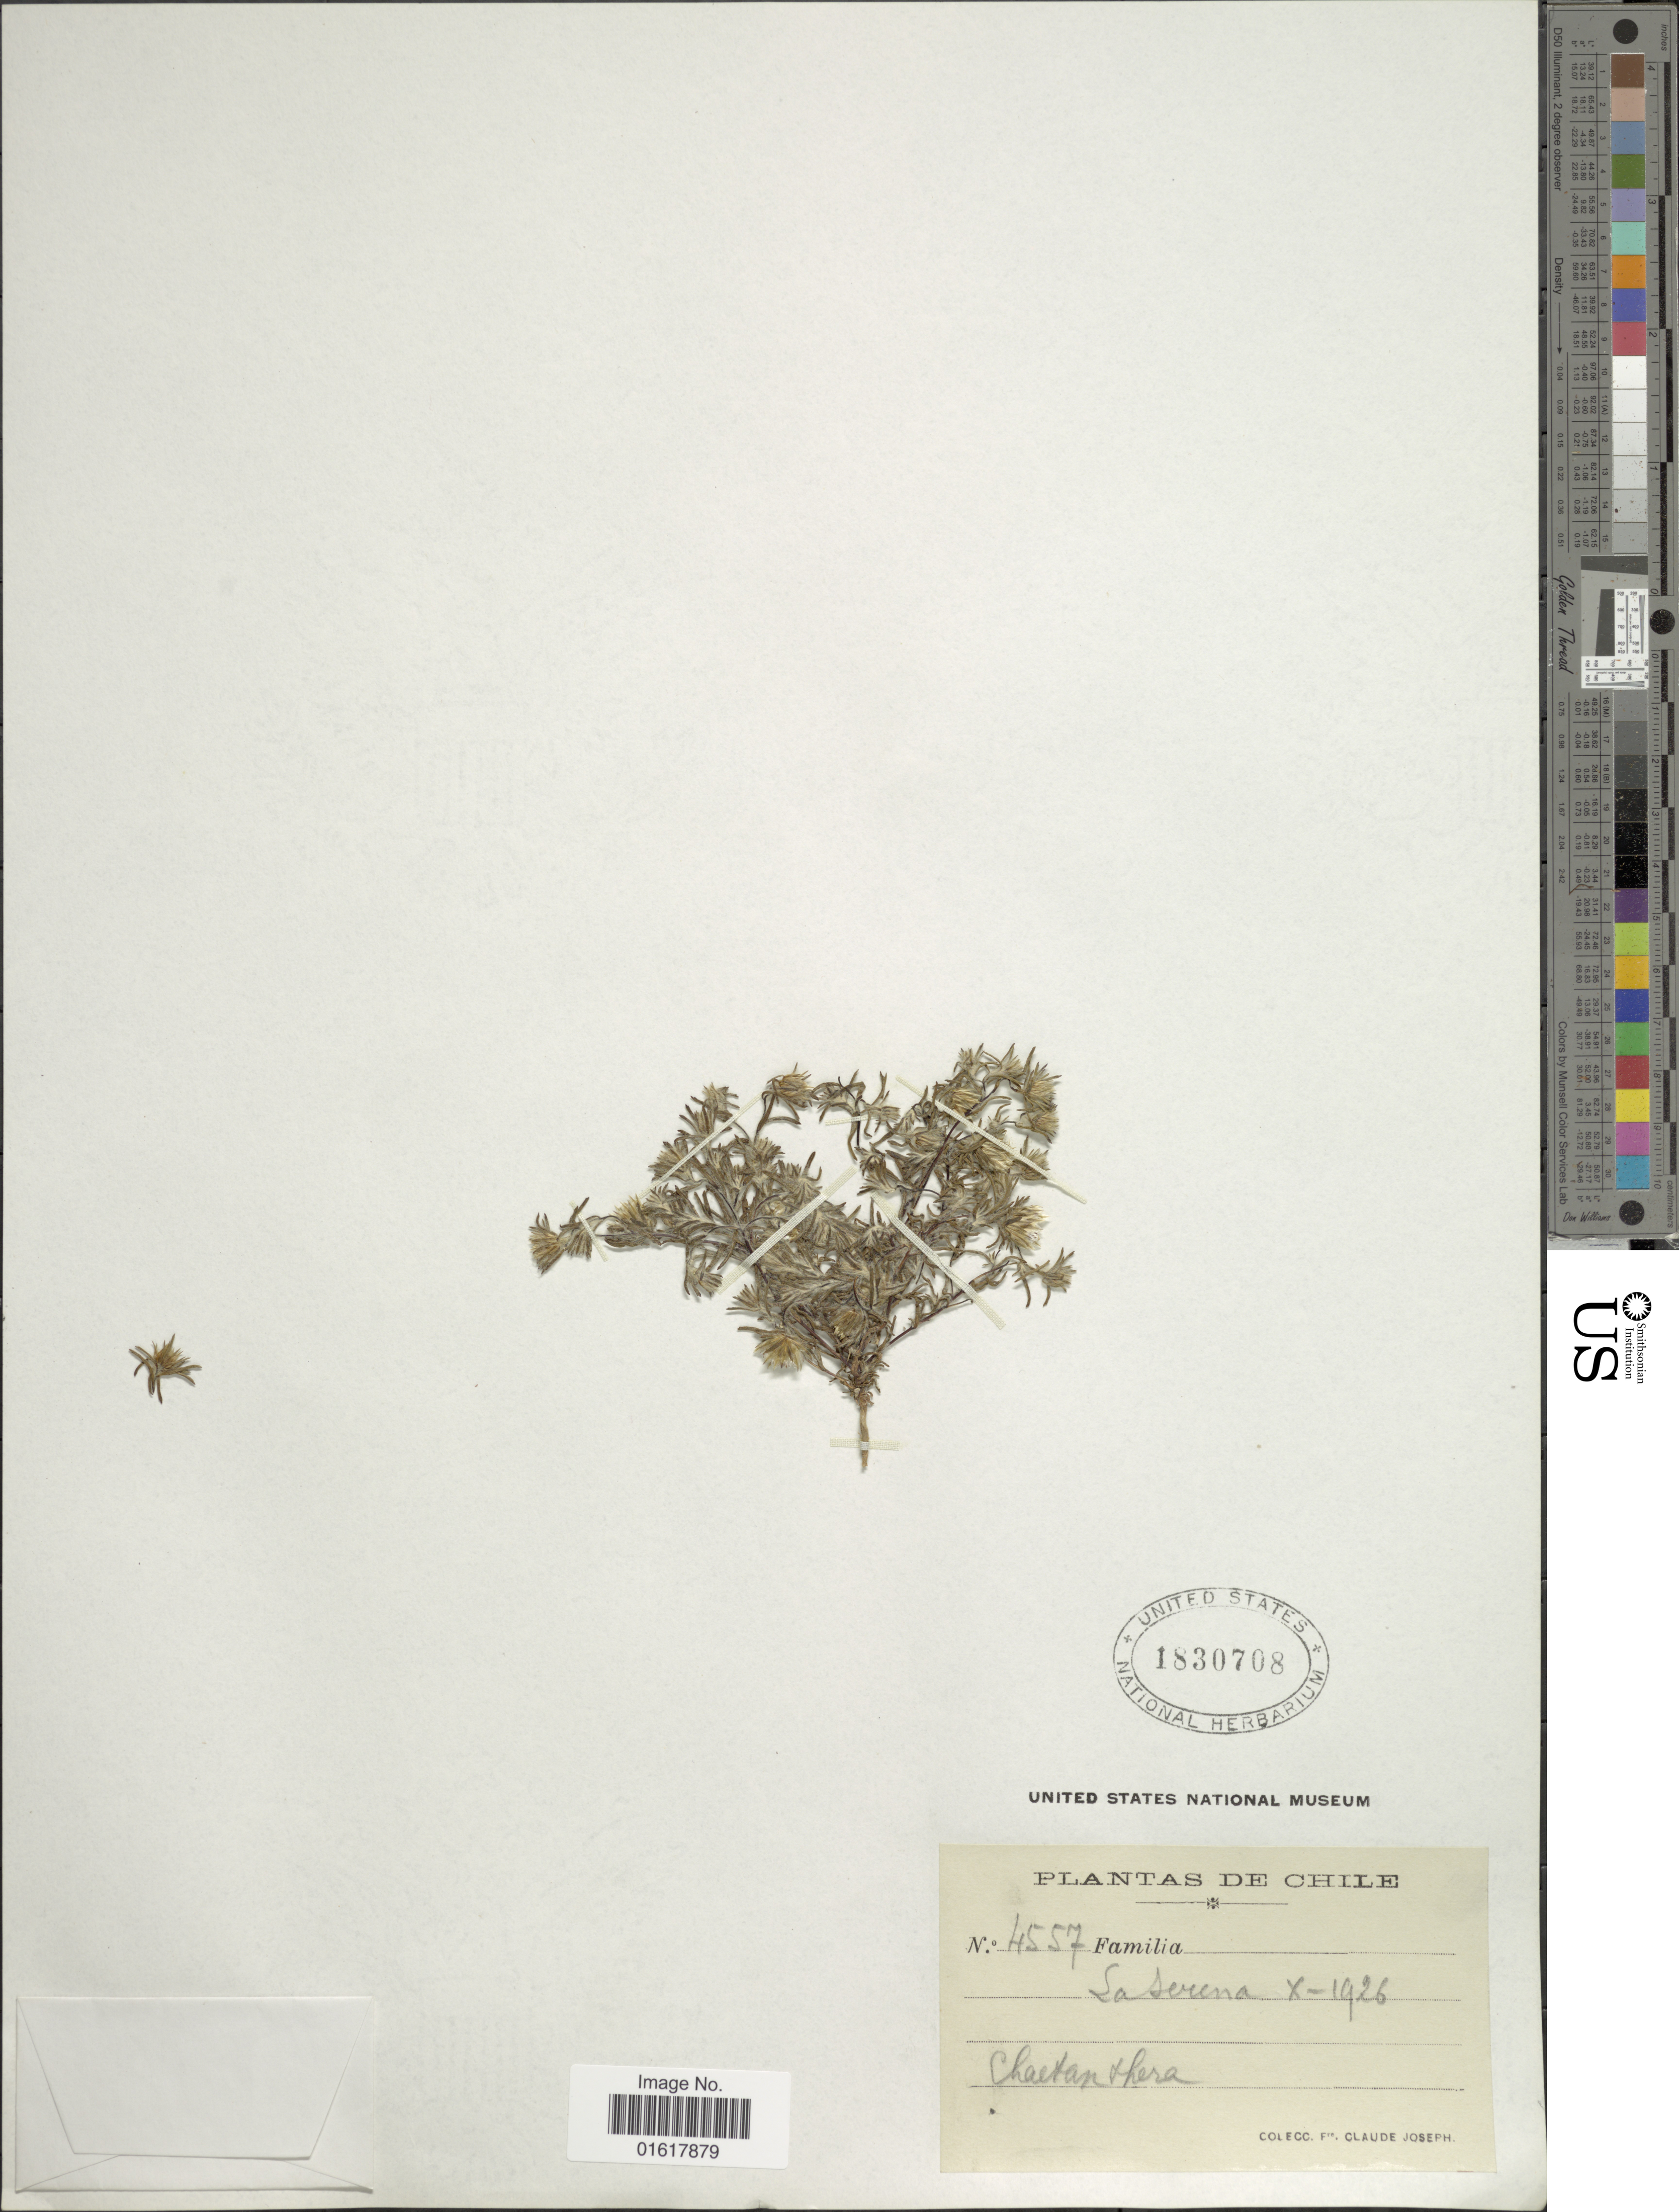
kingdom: Plantae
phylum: Tracheophyta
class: Magnoliopsida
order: Asterales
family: Asteraceae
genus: Chaetanthera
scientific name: Chaetanthera sp.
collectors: Bro. Claude-Joseph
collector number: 4557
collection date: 1926-10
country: Chile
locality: La Serena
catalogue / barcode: US 1830708